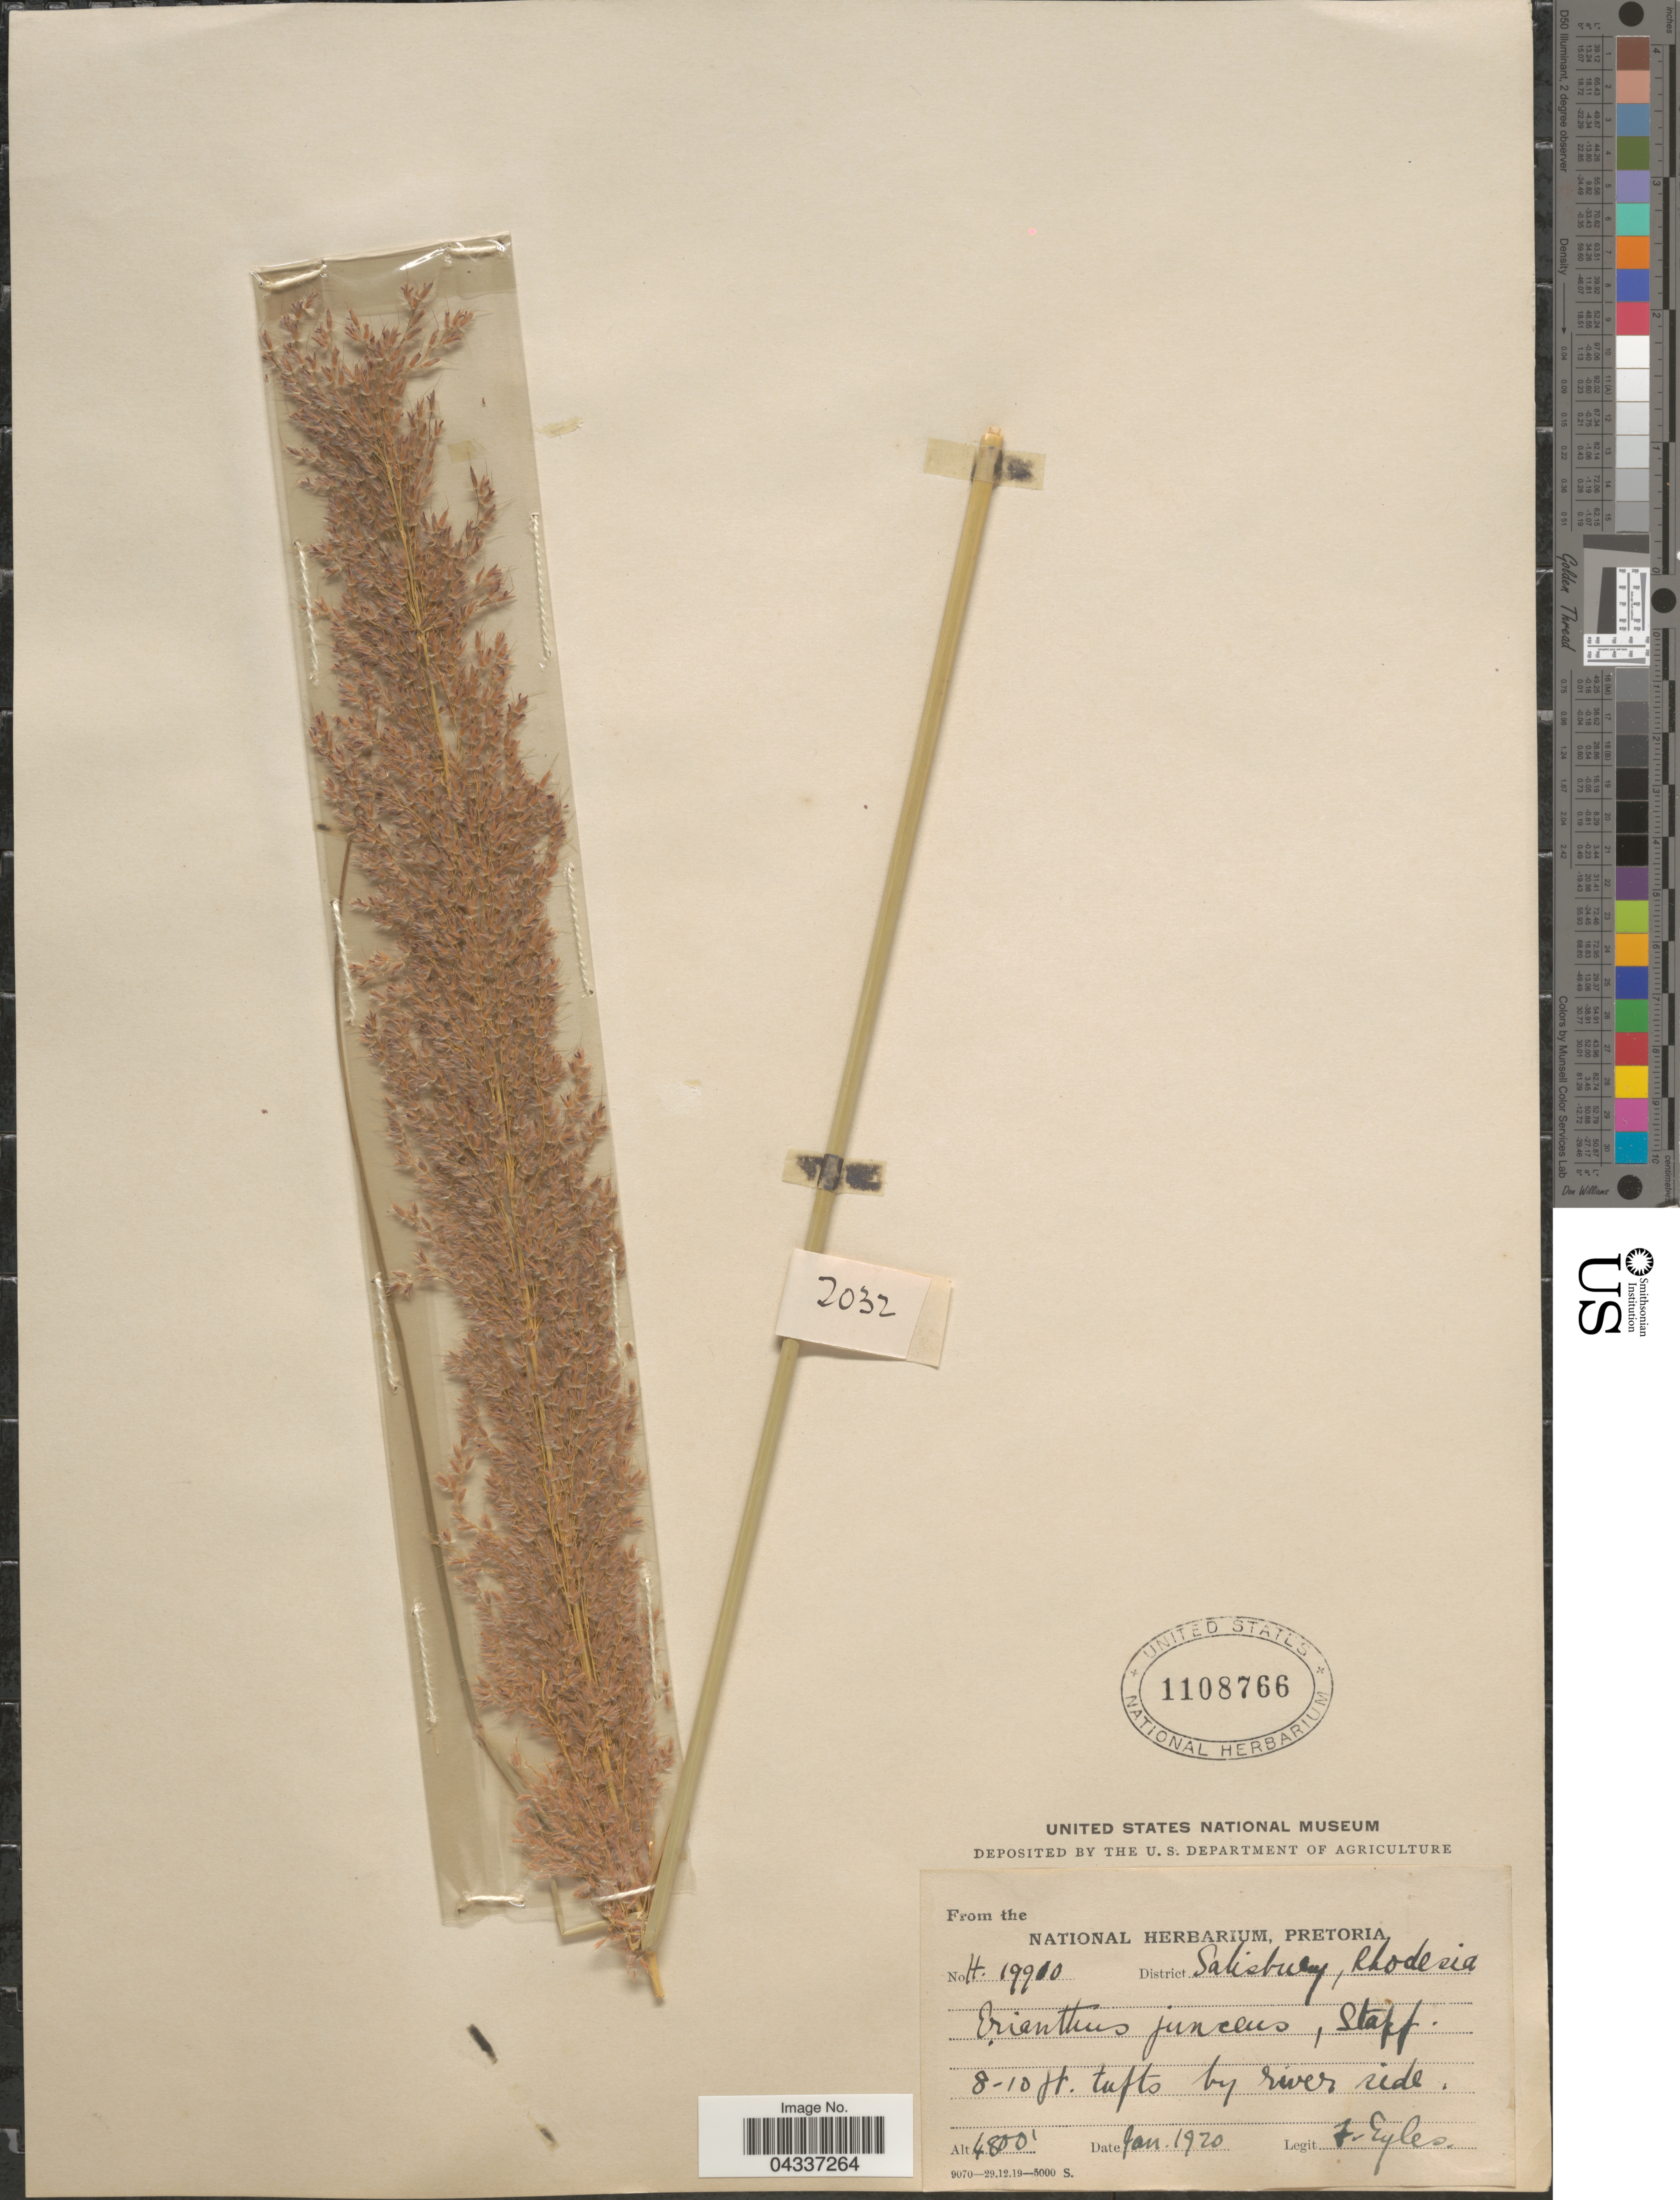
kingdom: Plantae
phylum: Tracheophyta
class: Liliopsida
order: Poales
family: Poaceae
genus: Miscanthidium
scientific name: Miscanthidium junceum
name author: (Stapf) Stapf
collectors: F. Eyles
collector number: H19900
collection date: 1920-01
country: Zimbabwe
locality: District Salisbury, Rhodesia.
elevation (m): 1463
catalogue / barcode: US 1108766